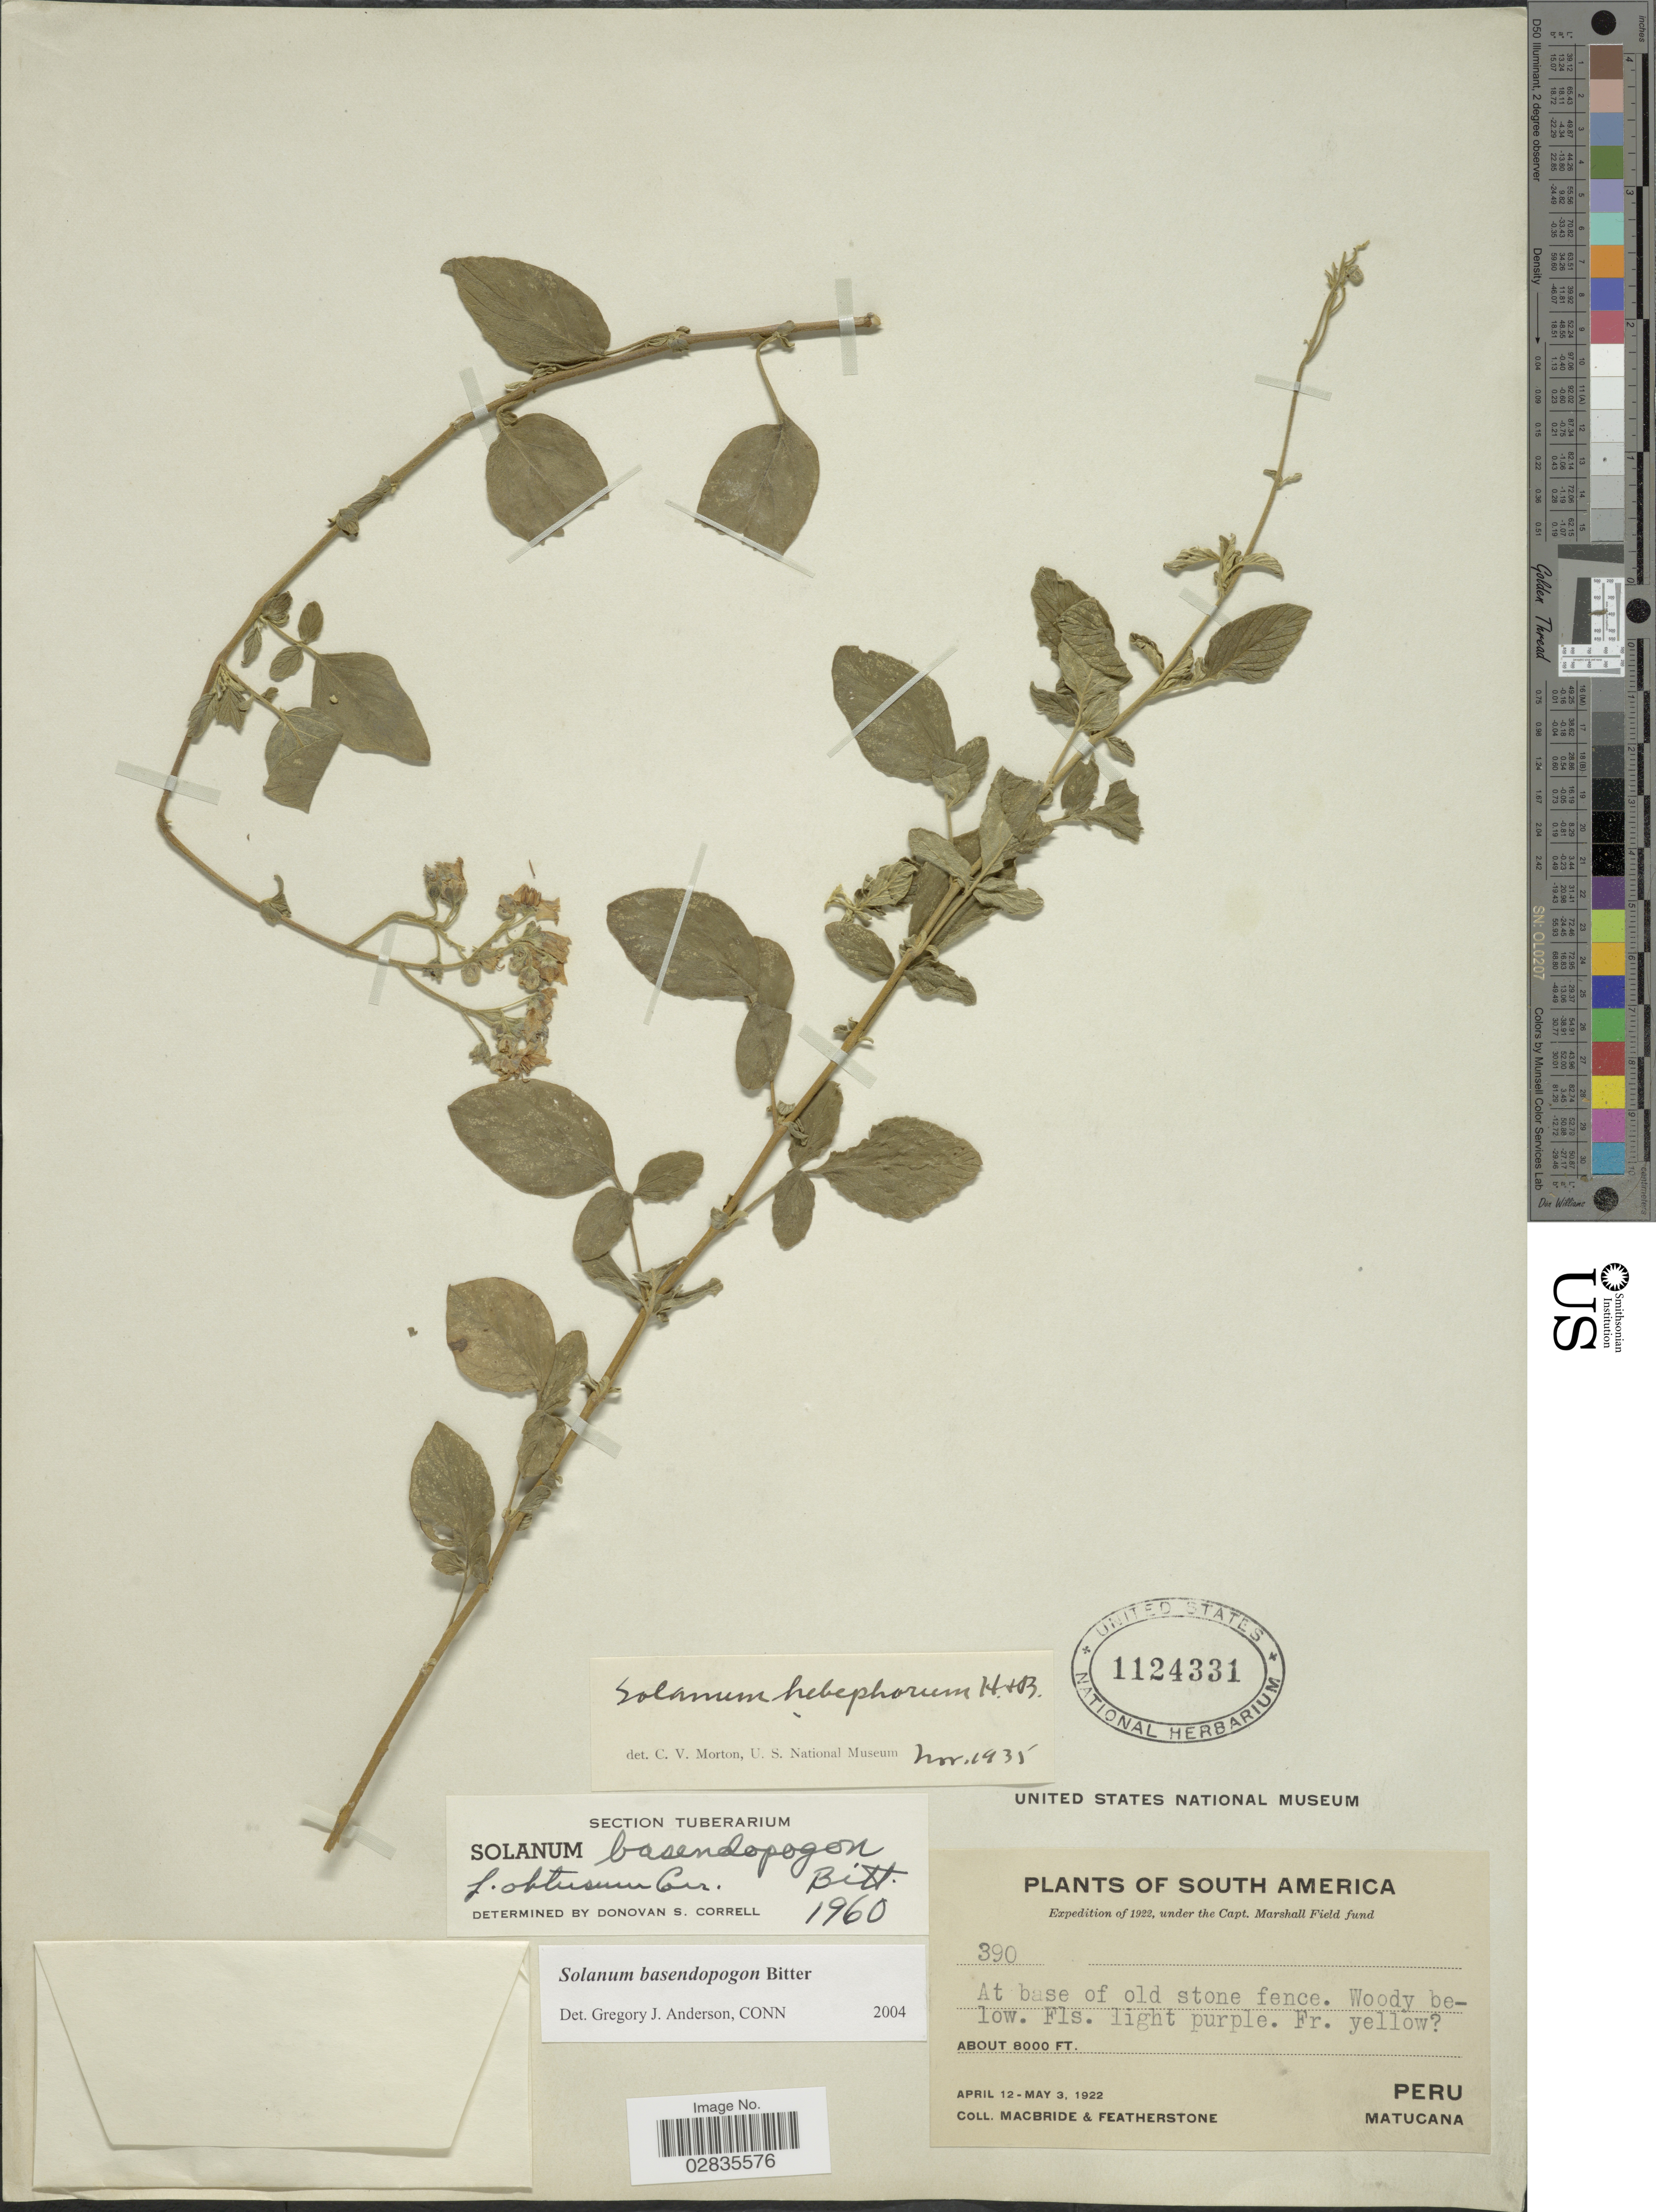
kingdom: Plantae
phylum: Tracheophyta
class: Magnoliopsida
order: Solanales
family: Solanaceae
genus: Solanum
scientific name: Solanum basendopogon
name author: Bitter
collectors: Macbride, -- & -. Featherstone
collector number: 390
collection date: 1922-04-12/1922-05-03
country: Peru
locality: Matucana.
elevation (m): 2438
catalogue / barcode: US 1124331